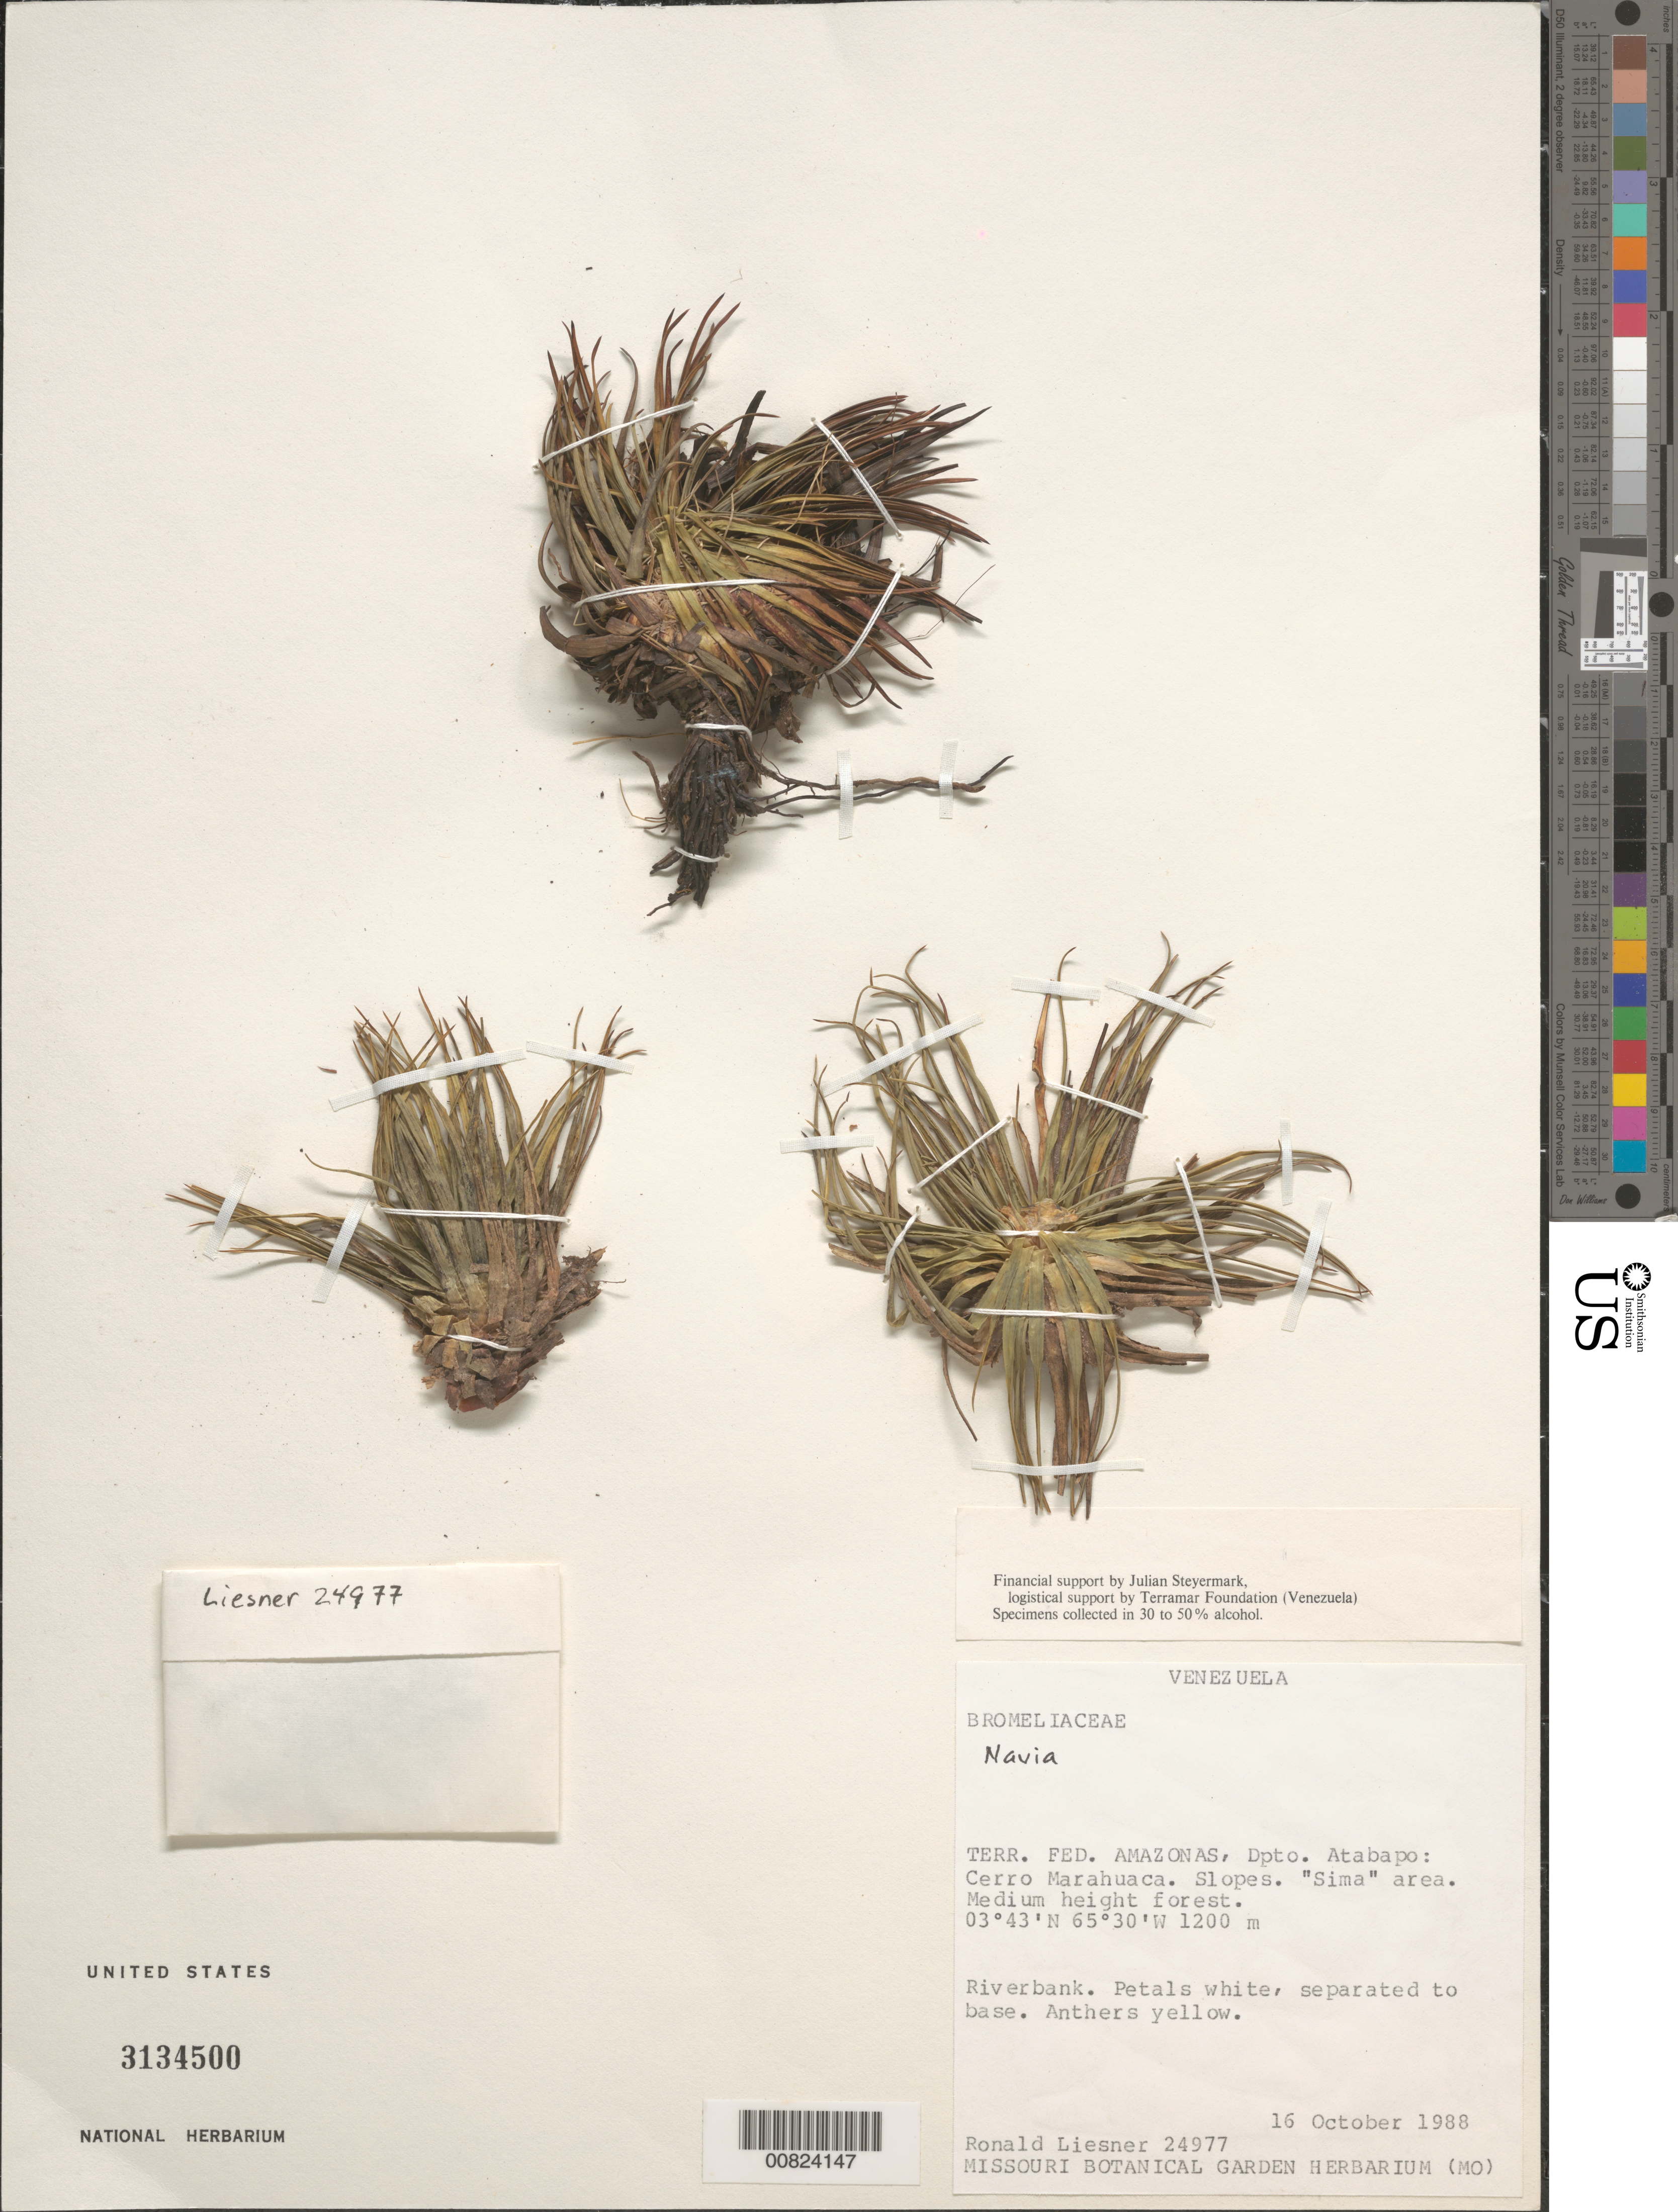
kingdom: Plantae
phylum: Tracheophyta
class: Liliopsida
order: Poales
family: Bromeliaceae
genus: Navia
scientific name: Navia sp.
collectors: R. L. Liesner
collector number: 24977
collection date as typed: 16-Oct-88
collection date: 1988-10-16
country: Venezuela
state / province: Amazonas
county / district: Atabapo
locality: Cerro Marahuaca, "Sima" area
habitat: Riverbank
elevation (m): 1200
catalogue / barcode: US 3134500